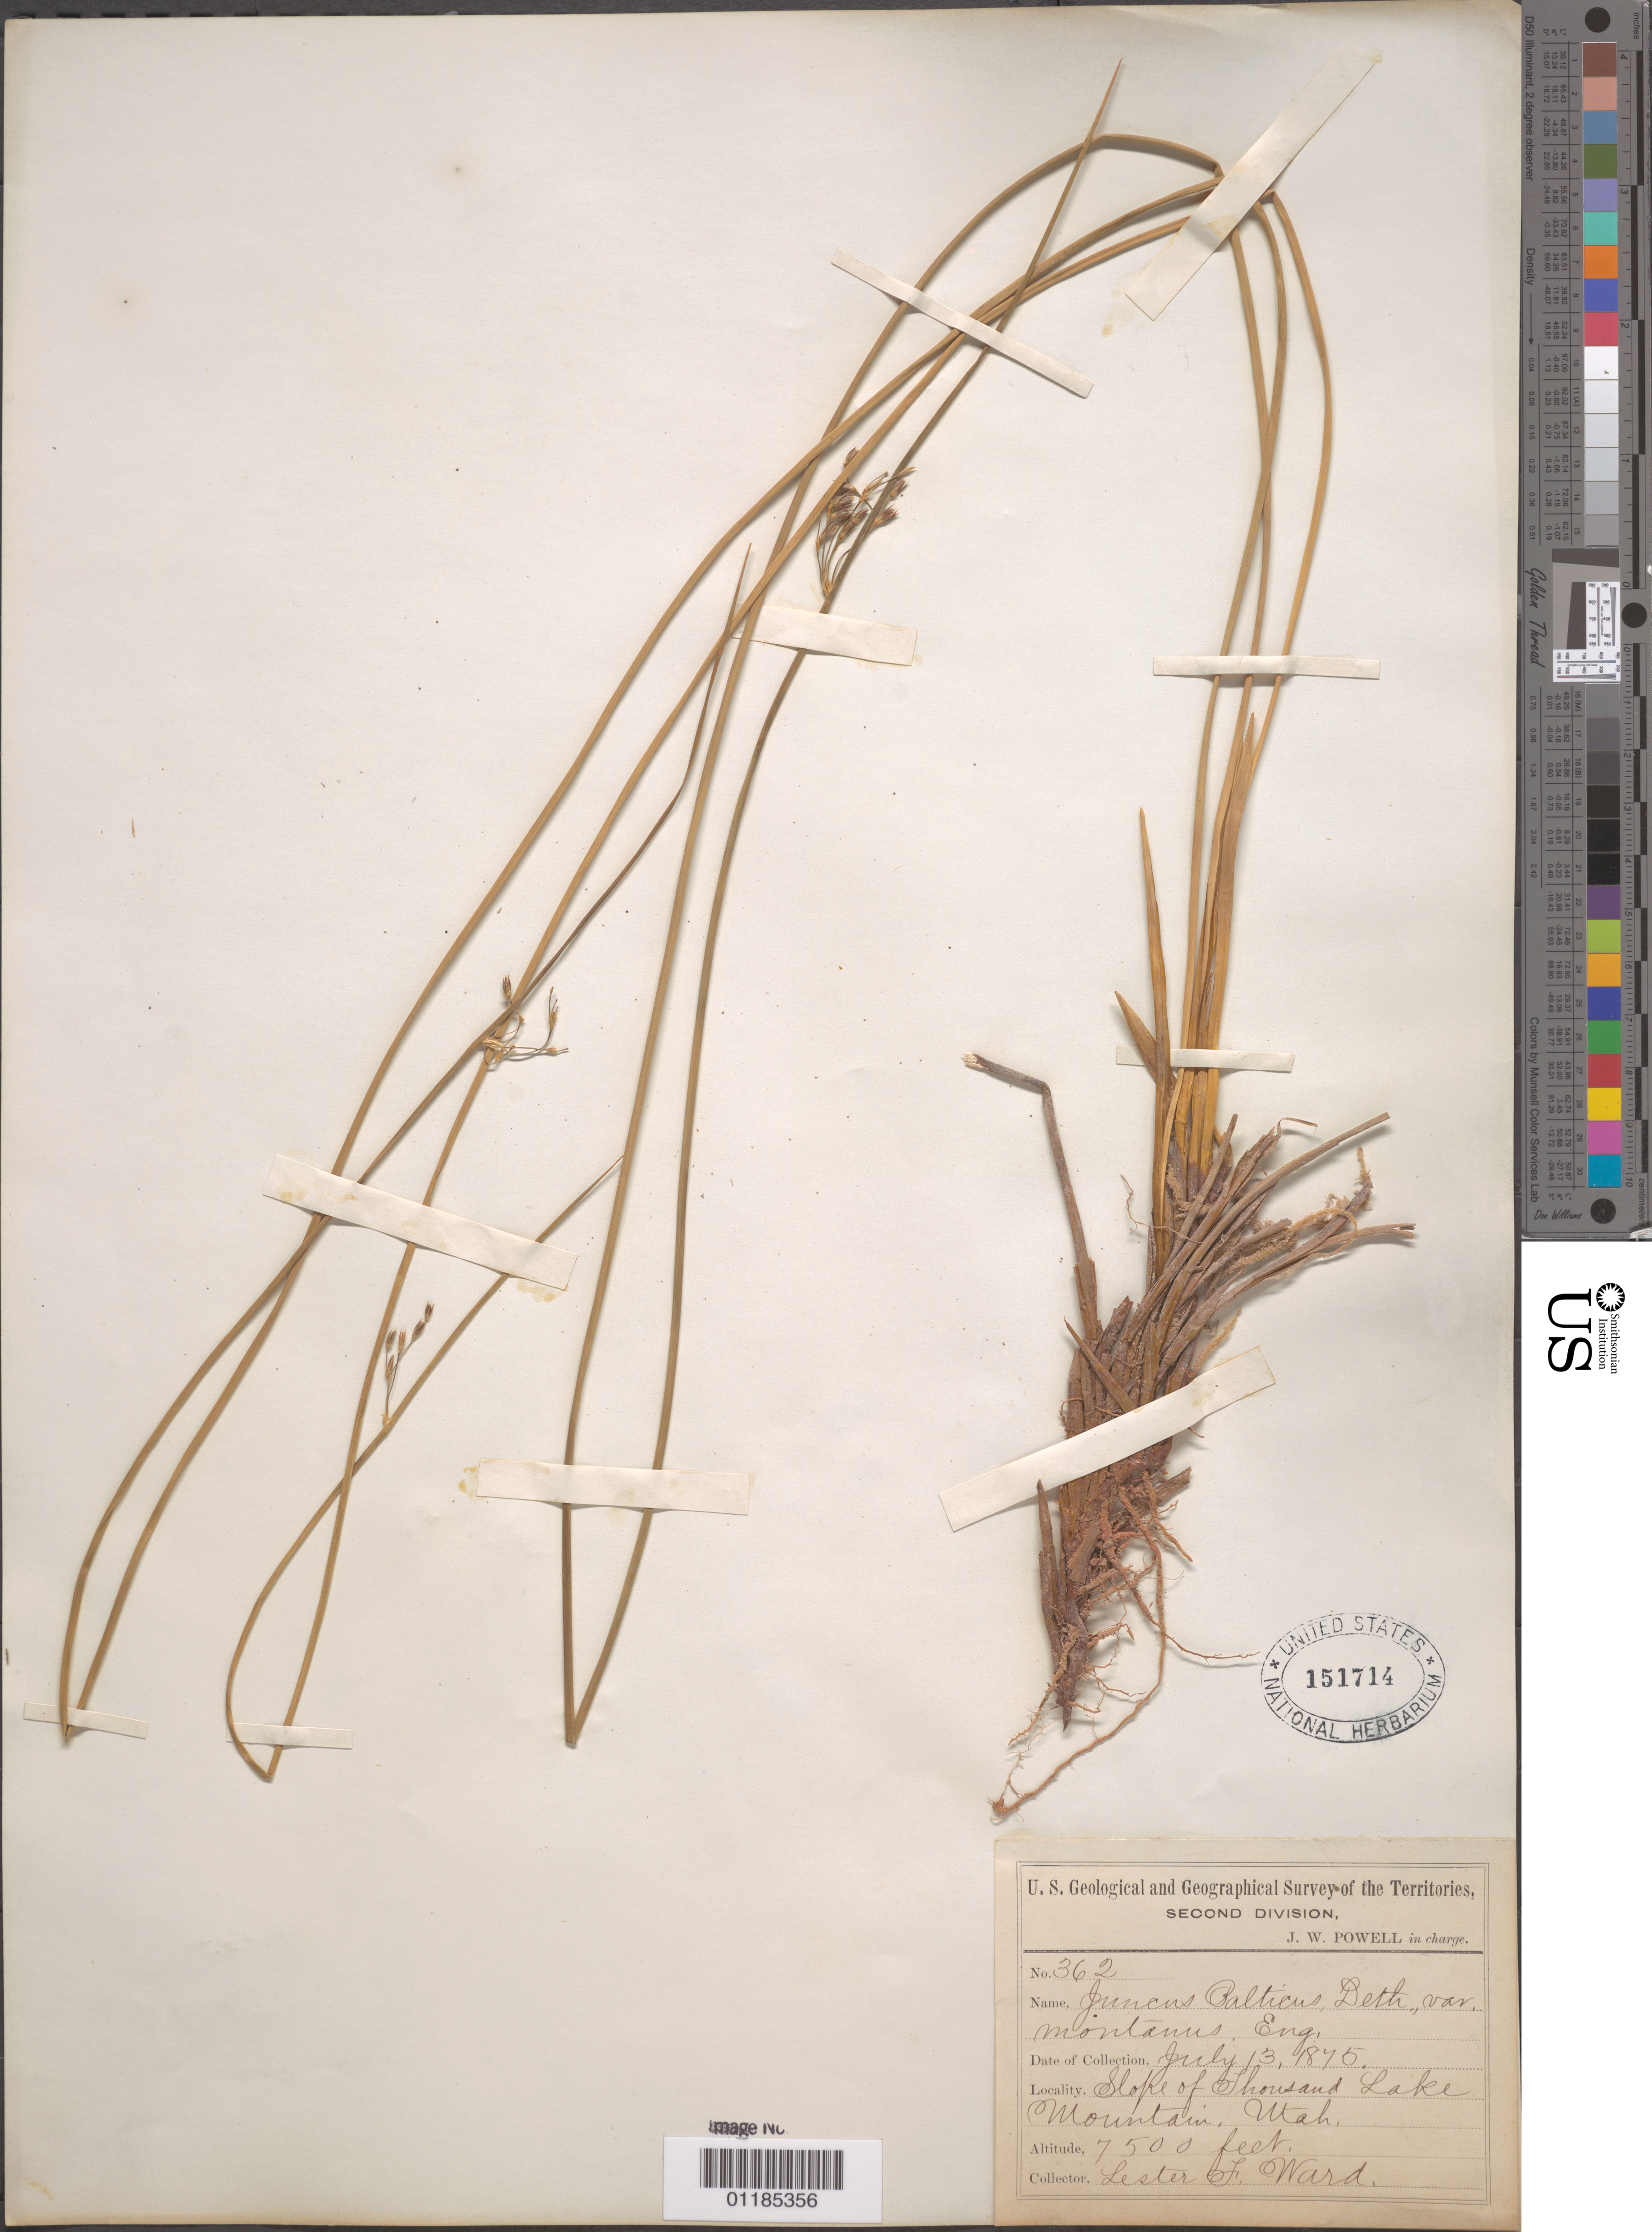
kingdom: Plantae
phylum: Tracheophyta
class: Liliopsida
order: Poales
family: Juncaceae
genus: Juncus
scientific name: Juncus balticus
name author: Willd.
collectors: L. F. Ward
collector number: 362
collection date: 1875-07-13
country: United States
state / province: Utah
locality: Slope of Thousand Lake Mountain.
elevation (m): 2286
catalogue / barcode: US 151714